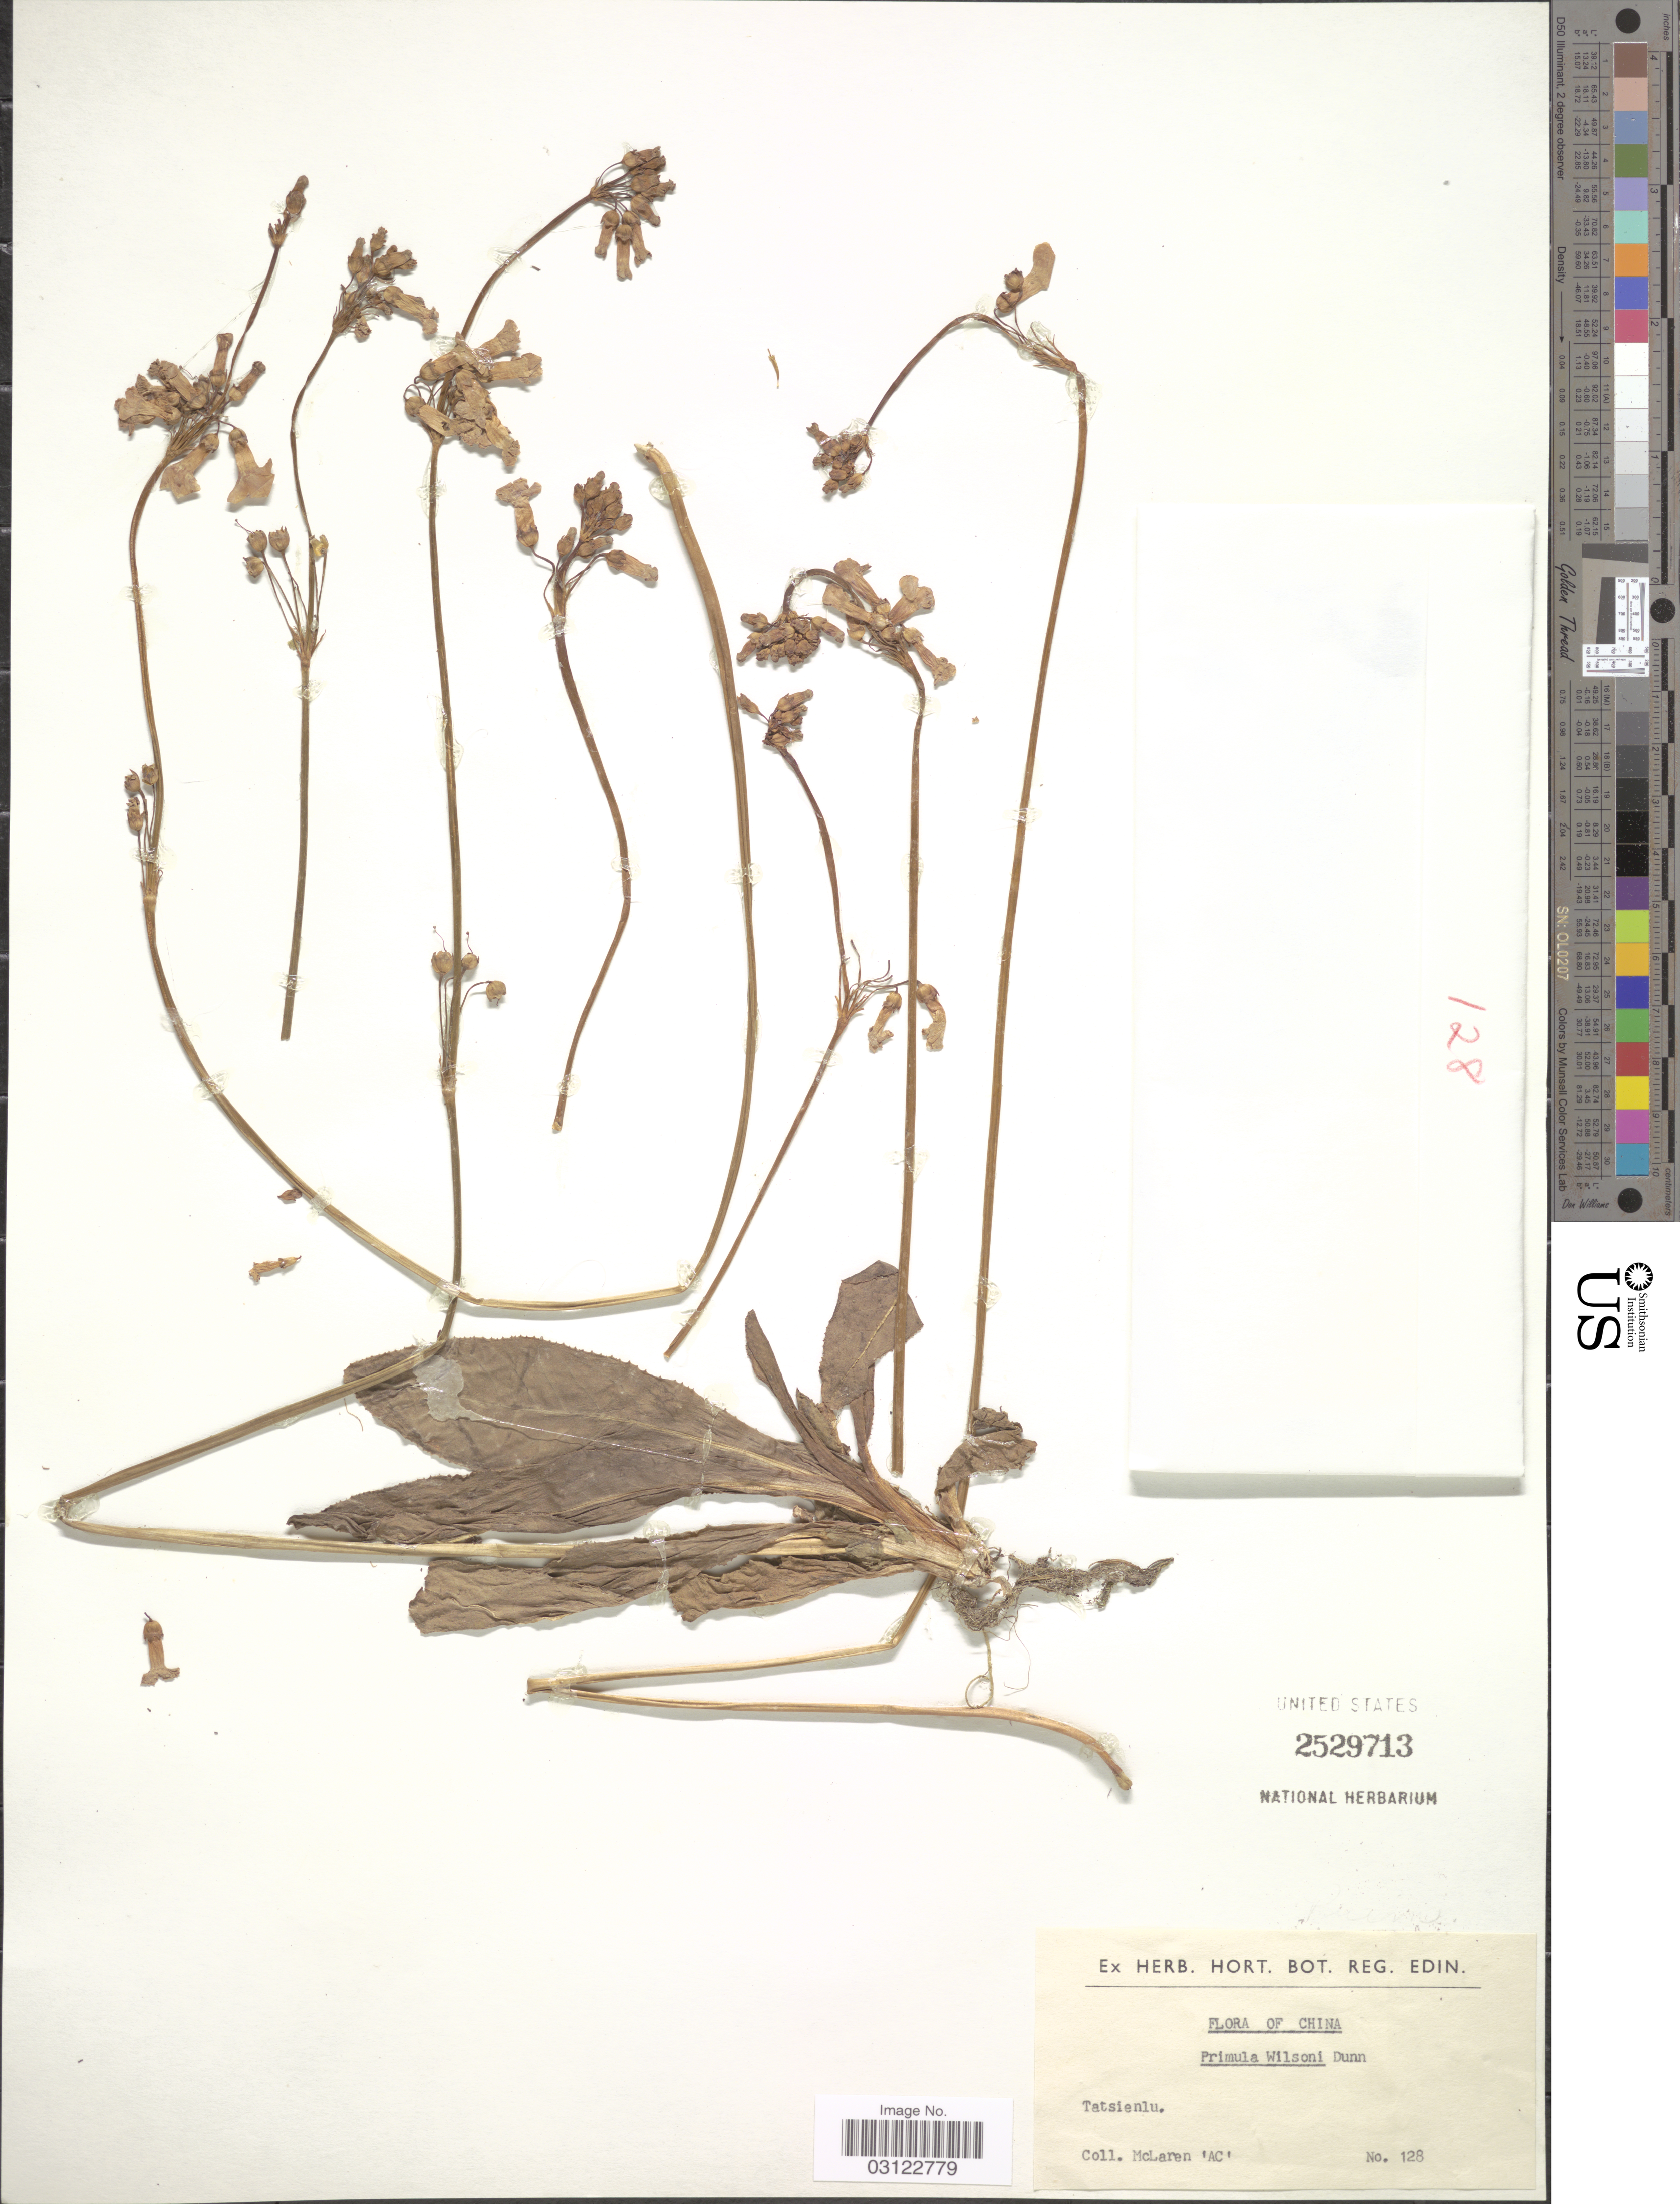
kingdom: Plantae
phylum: Tracheophyta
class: Magnoliopsida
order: Ericales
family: Primulaceae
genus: Primula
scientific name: Primula wilsonii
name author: Dunn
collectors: McLaren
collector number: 128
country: China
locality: Tatsienlu.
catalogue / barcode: US 2529713